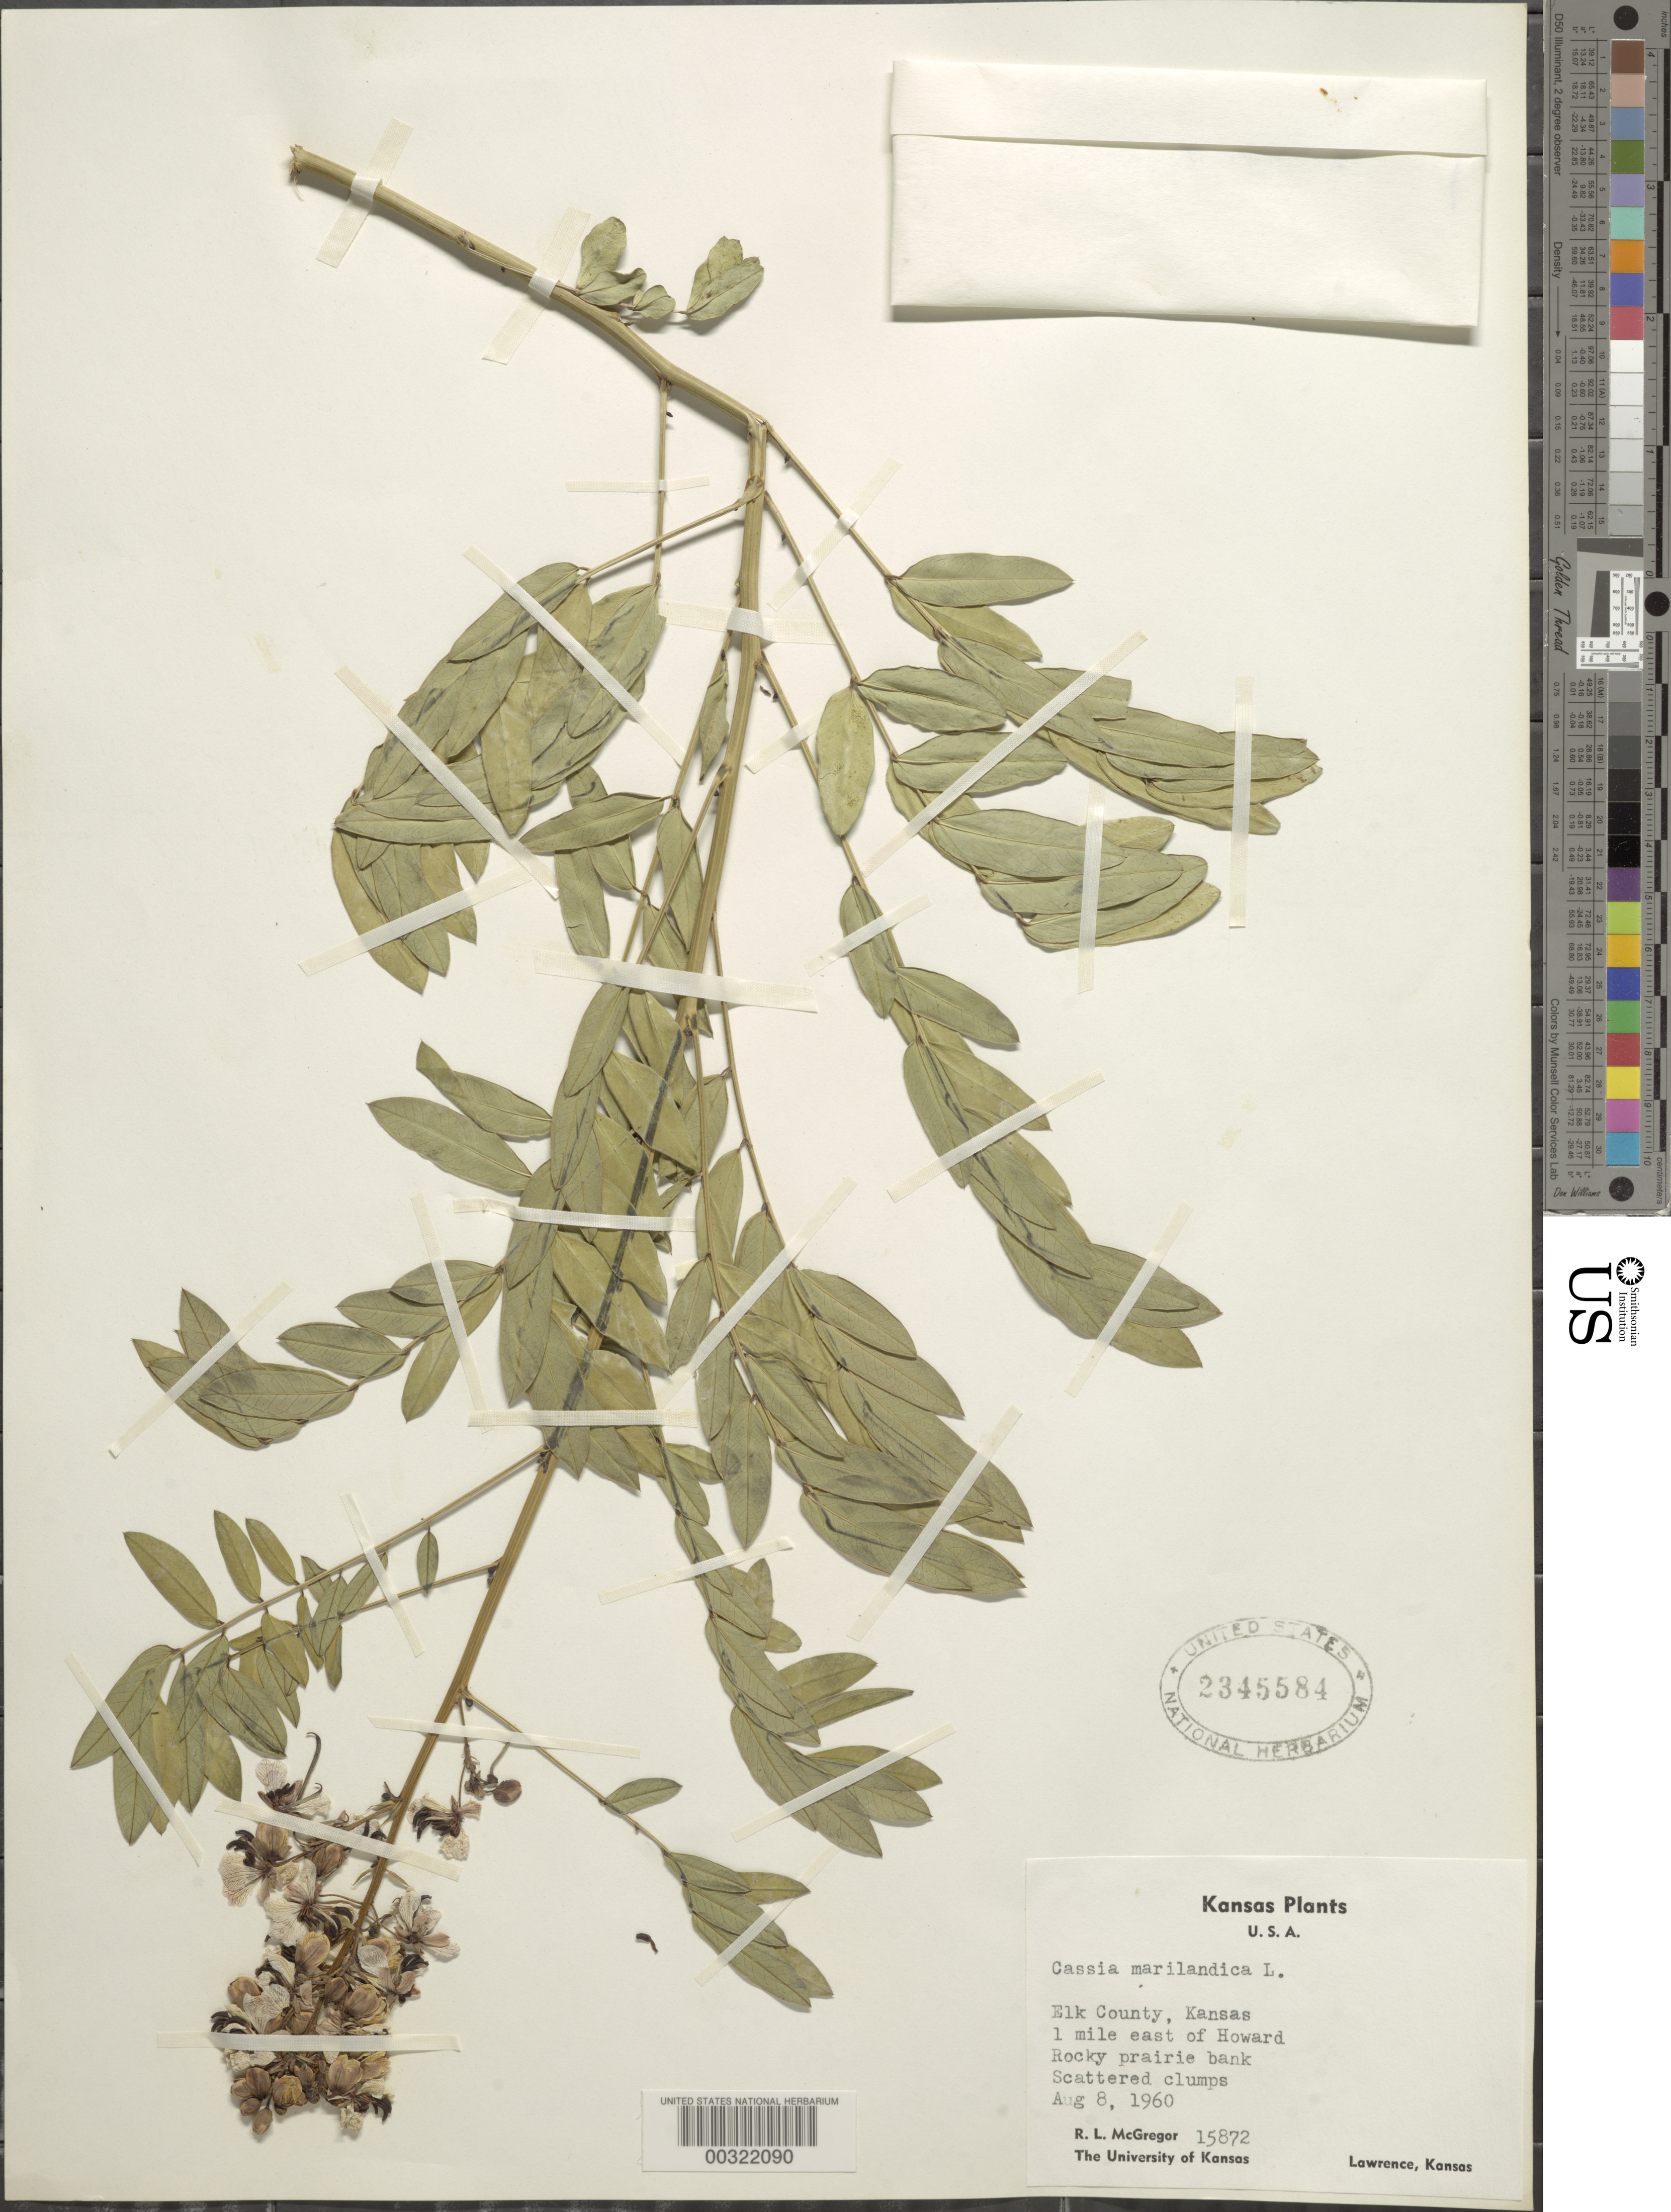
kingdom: Plantae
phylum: Tracheophyta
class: Magnoliopsida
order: Fabales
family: Fabaceae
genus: Senna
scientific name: Senna marilandica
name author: (L.) Link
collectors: R. L. McGregor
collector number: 15872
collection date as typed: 08 Aug 1960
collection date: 1960-08-08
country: United States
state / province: Kansas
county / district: Elk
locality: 1 mi e of howard rocky prairie bank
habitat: Prairie bank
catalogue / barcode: US 2345584